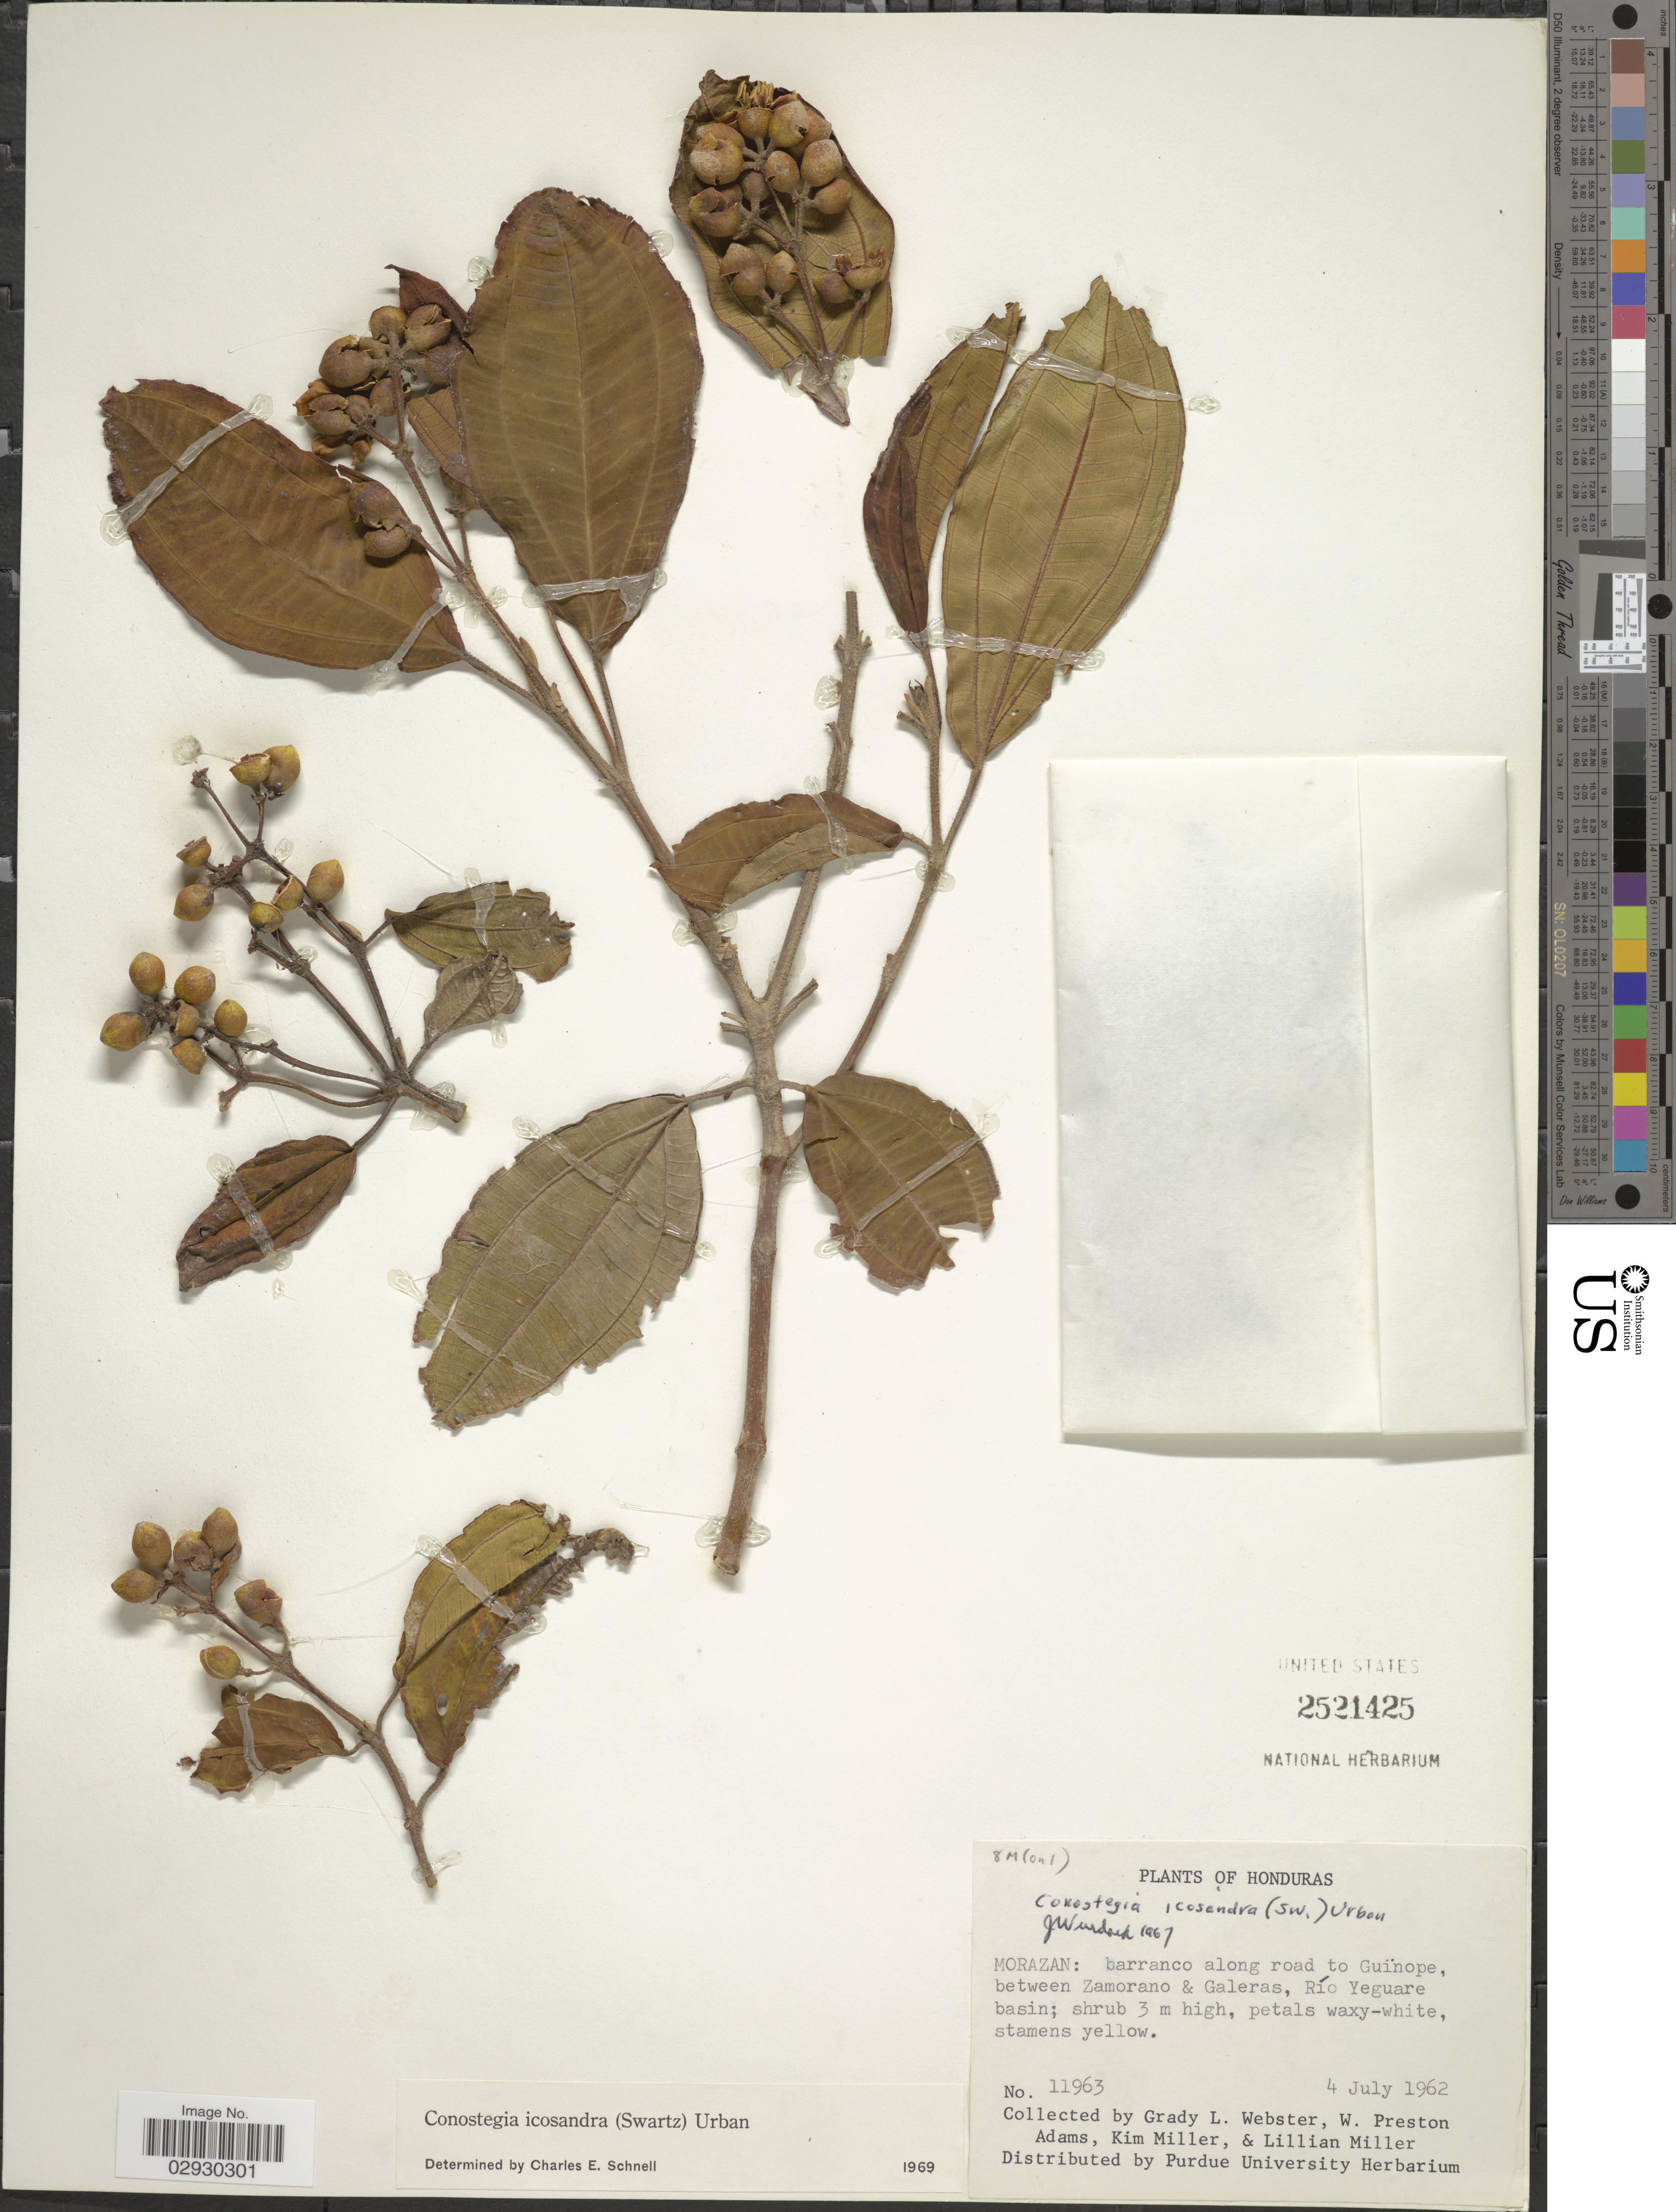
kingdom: Plantae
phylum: Tracheophyta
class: Magnoliopsida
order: Myrtales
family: Melastomataceae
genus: Conostegia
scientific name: Conostegia icosandra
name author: (Sw.) Urb.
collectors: G. L. Webster, W. P. Adams, K. Miller & L. Miller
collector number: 11963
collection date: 1962-07-04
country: Honduras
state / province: Fco. Morazán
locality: Morazan: barranco along road to Guinope, between Zamorano & Galeras, Río Yeguare basin.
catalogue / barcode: US 2521425